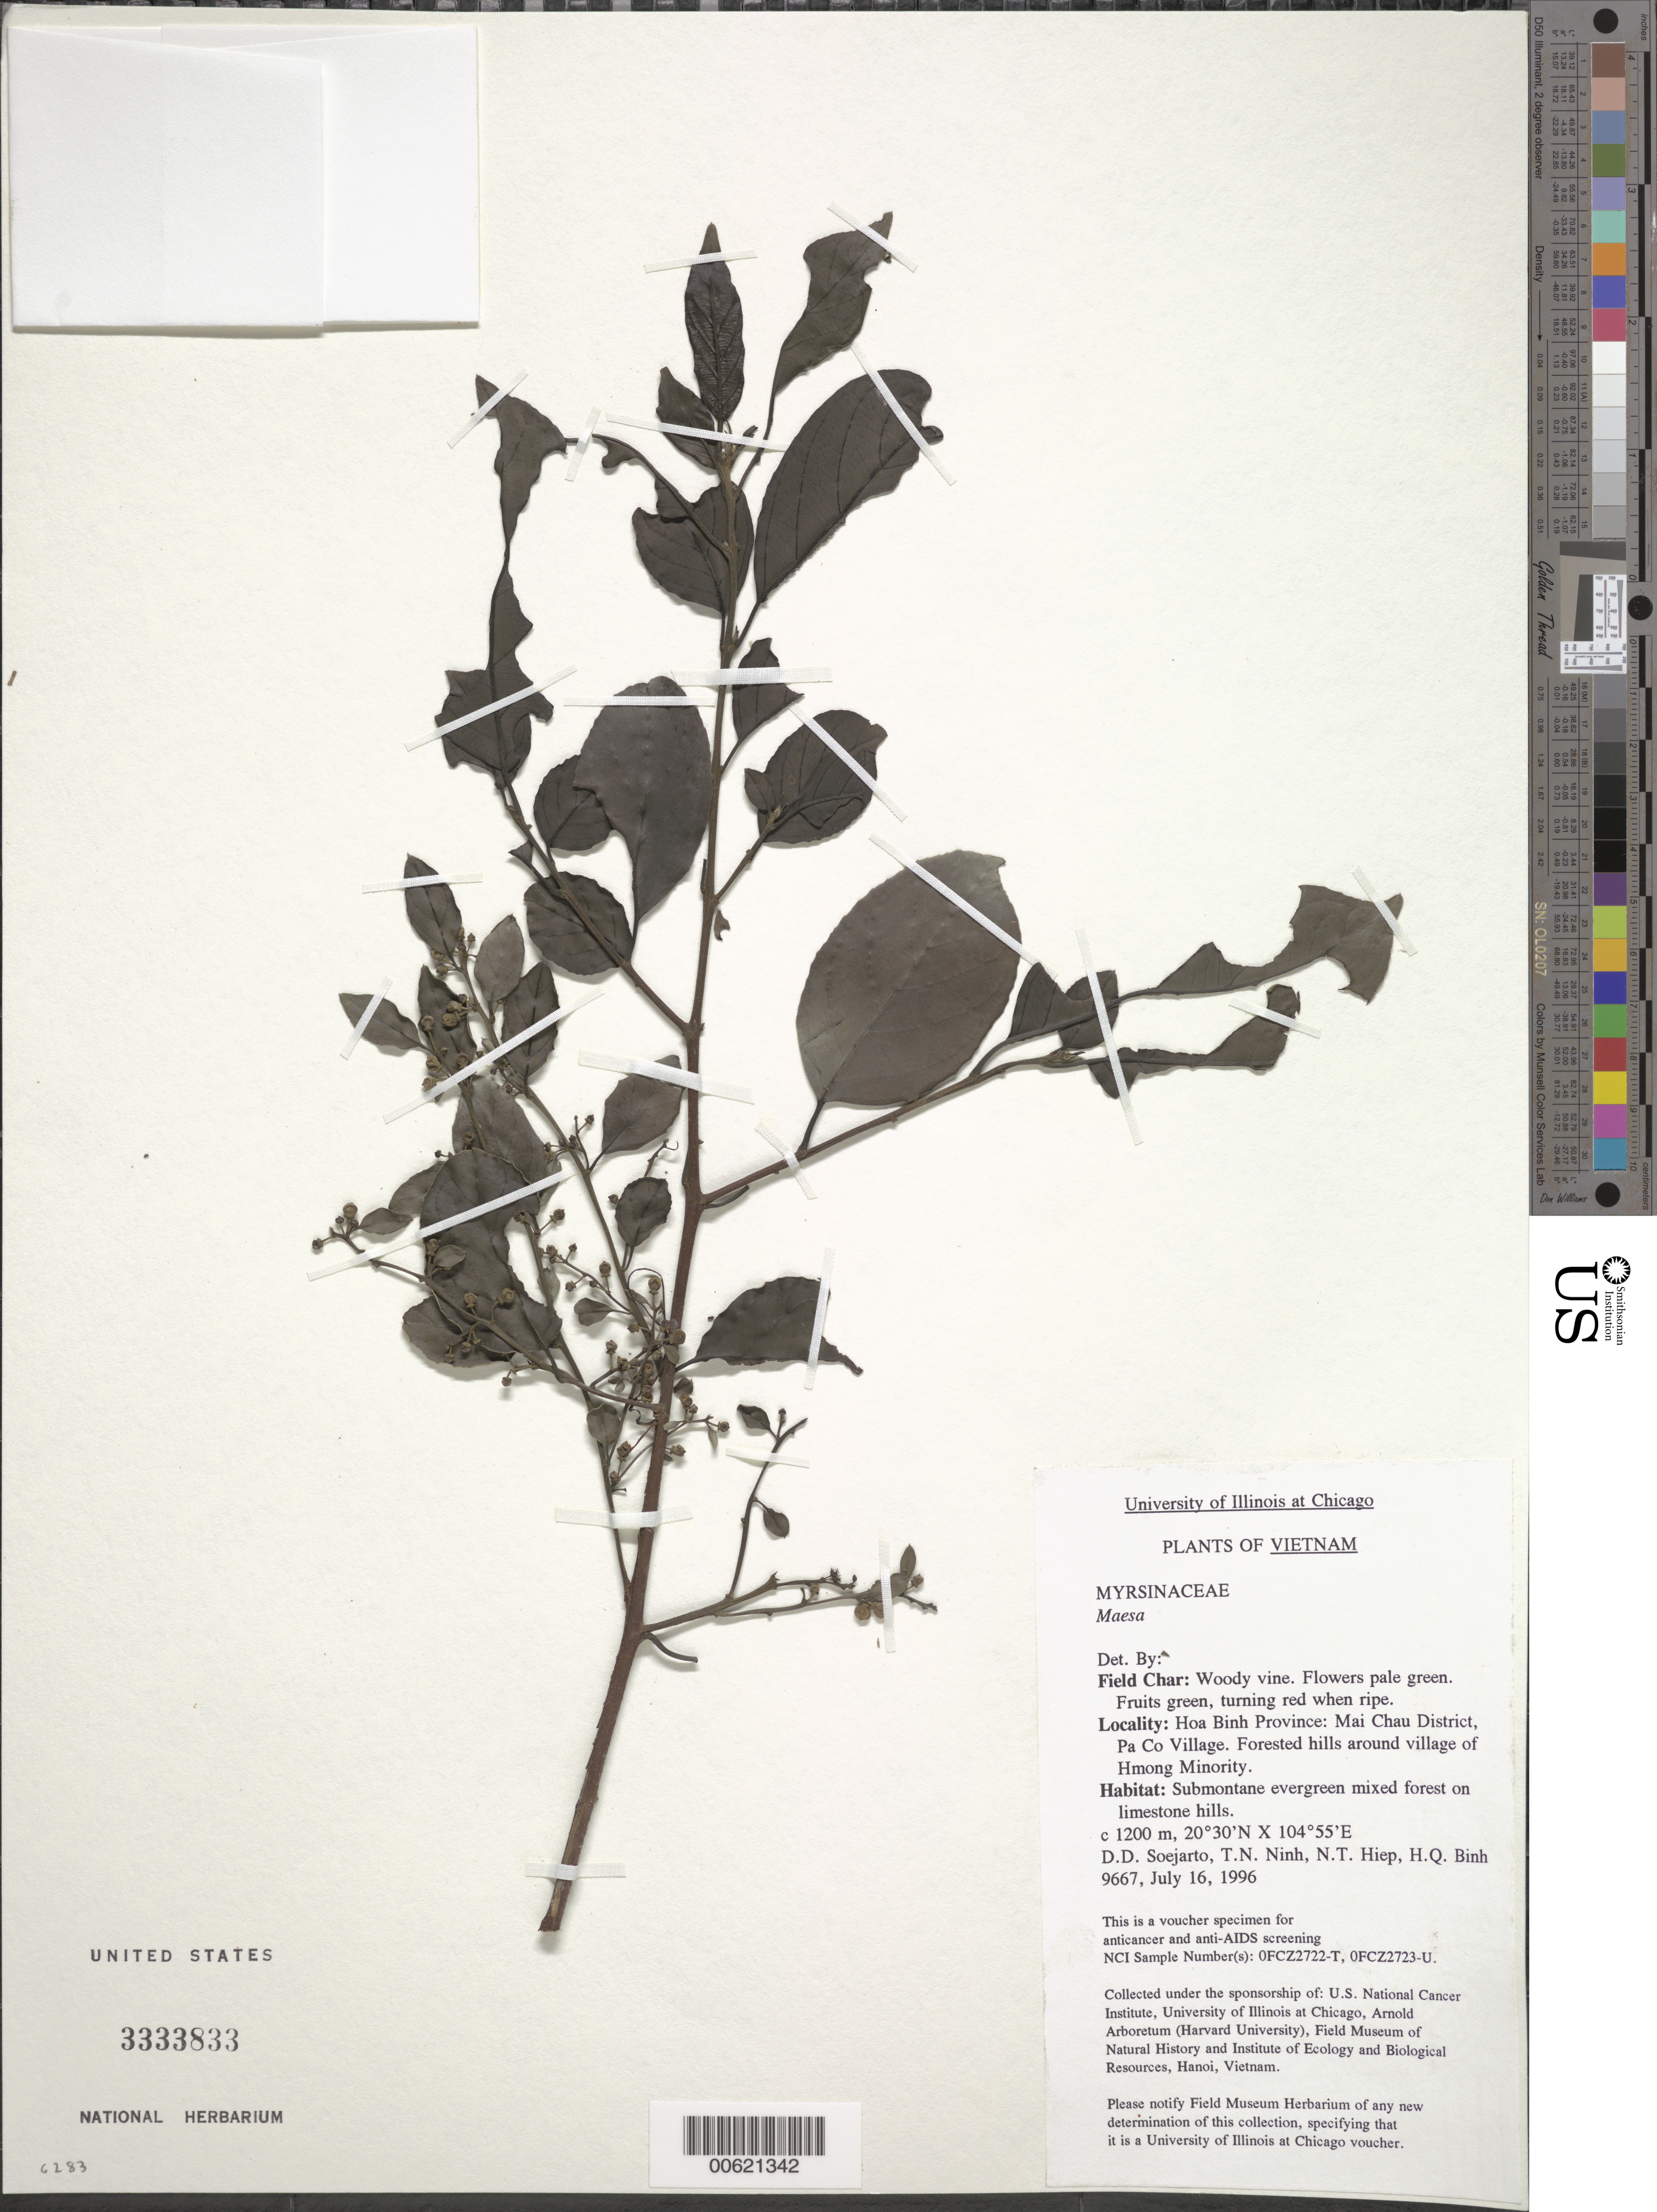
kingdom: Plantae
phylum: Tracheophyta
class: Magnoliopsida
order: Ericales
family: Primulaceae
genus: Maesa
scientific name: Maesa sp.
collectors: T. N. Ninh, N. T. Hiep & H. Q. Binh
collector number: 9667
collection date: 1996-07-16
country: Vietnam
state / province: Hoa Binh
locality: Mai Chau District, Pa Co Village. Forested hills around village of Hmong Minority.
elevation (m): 1200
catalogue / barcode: US 3333833